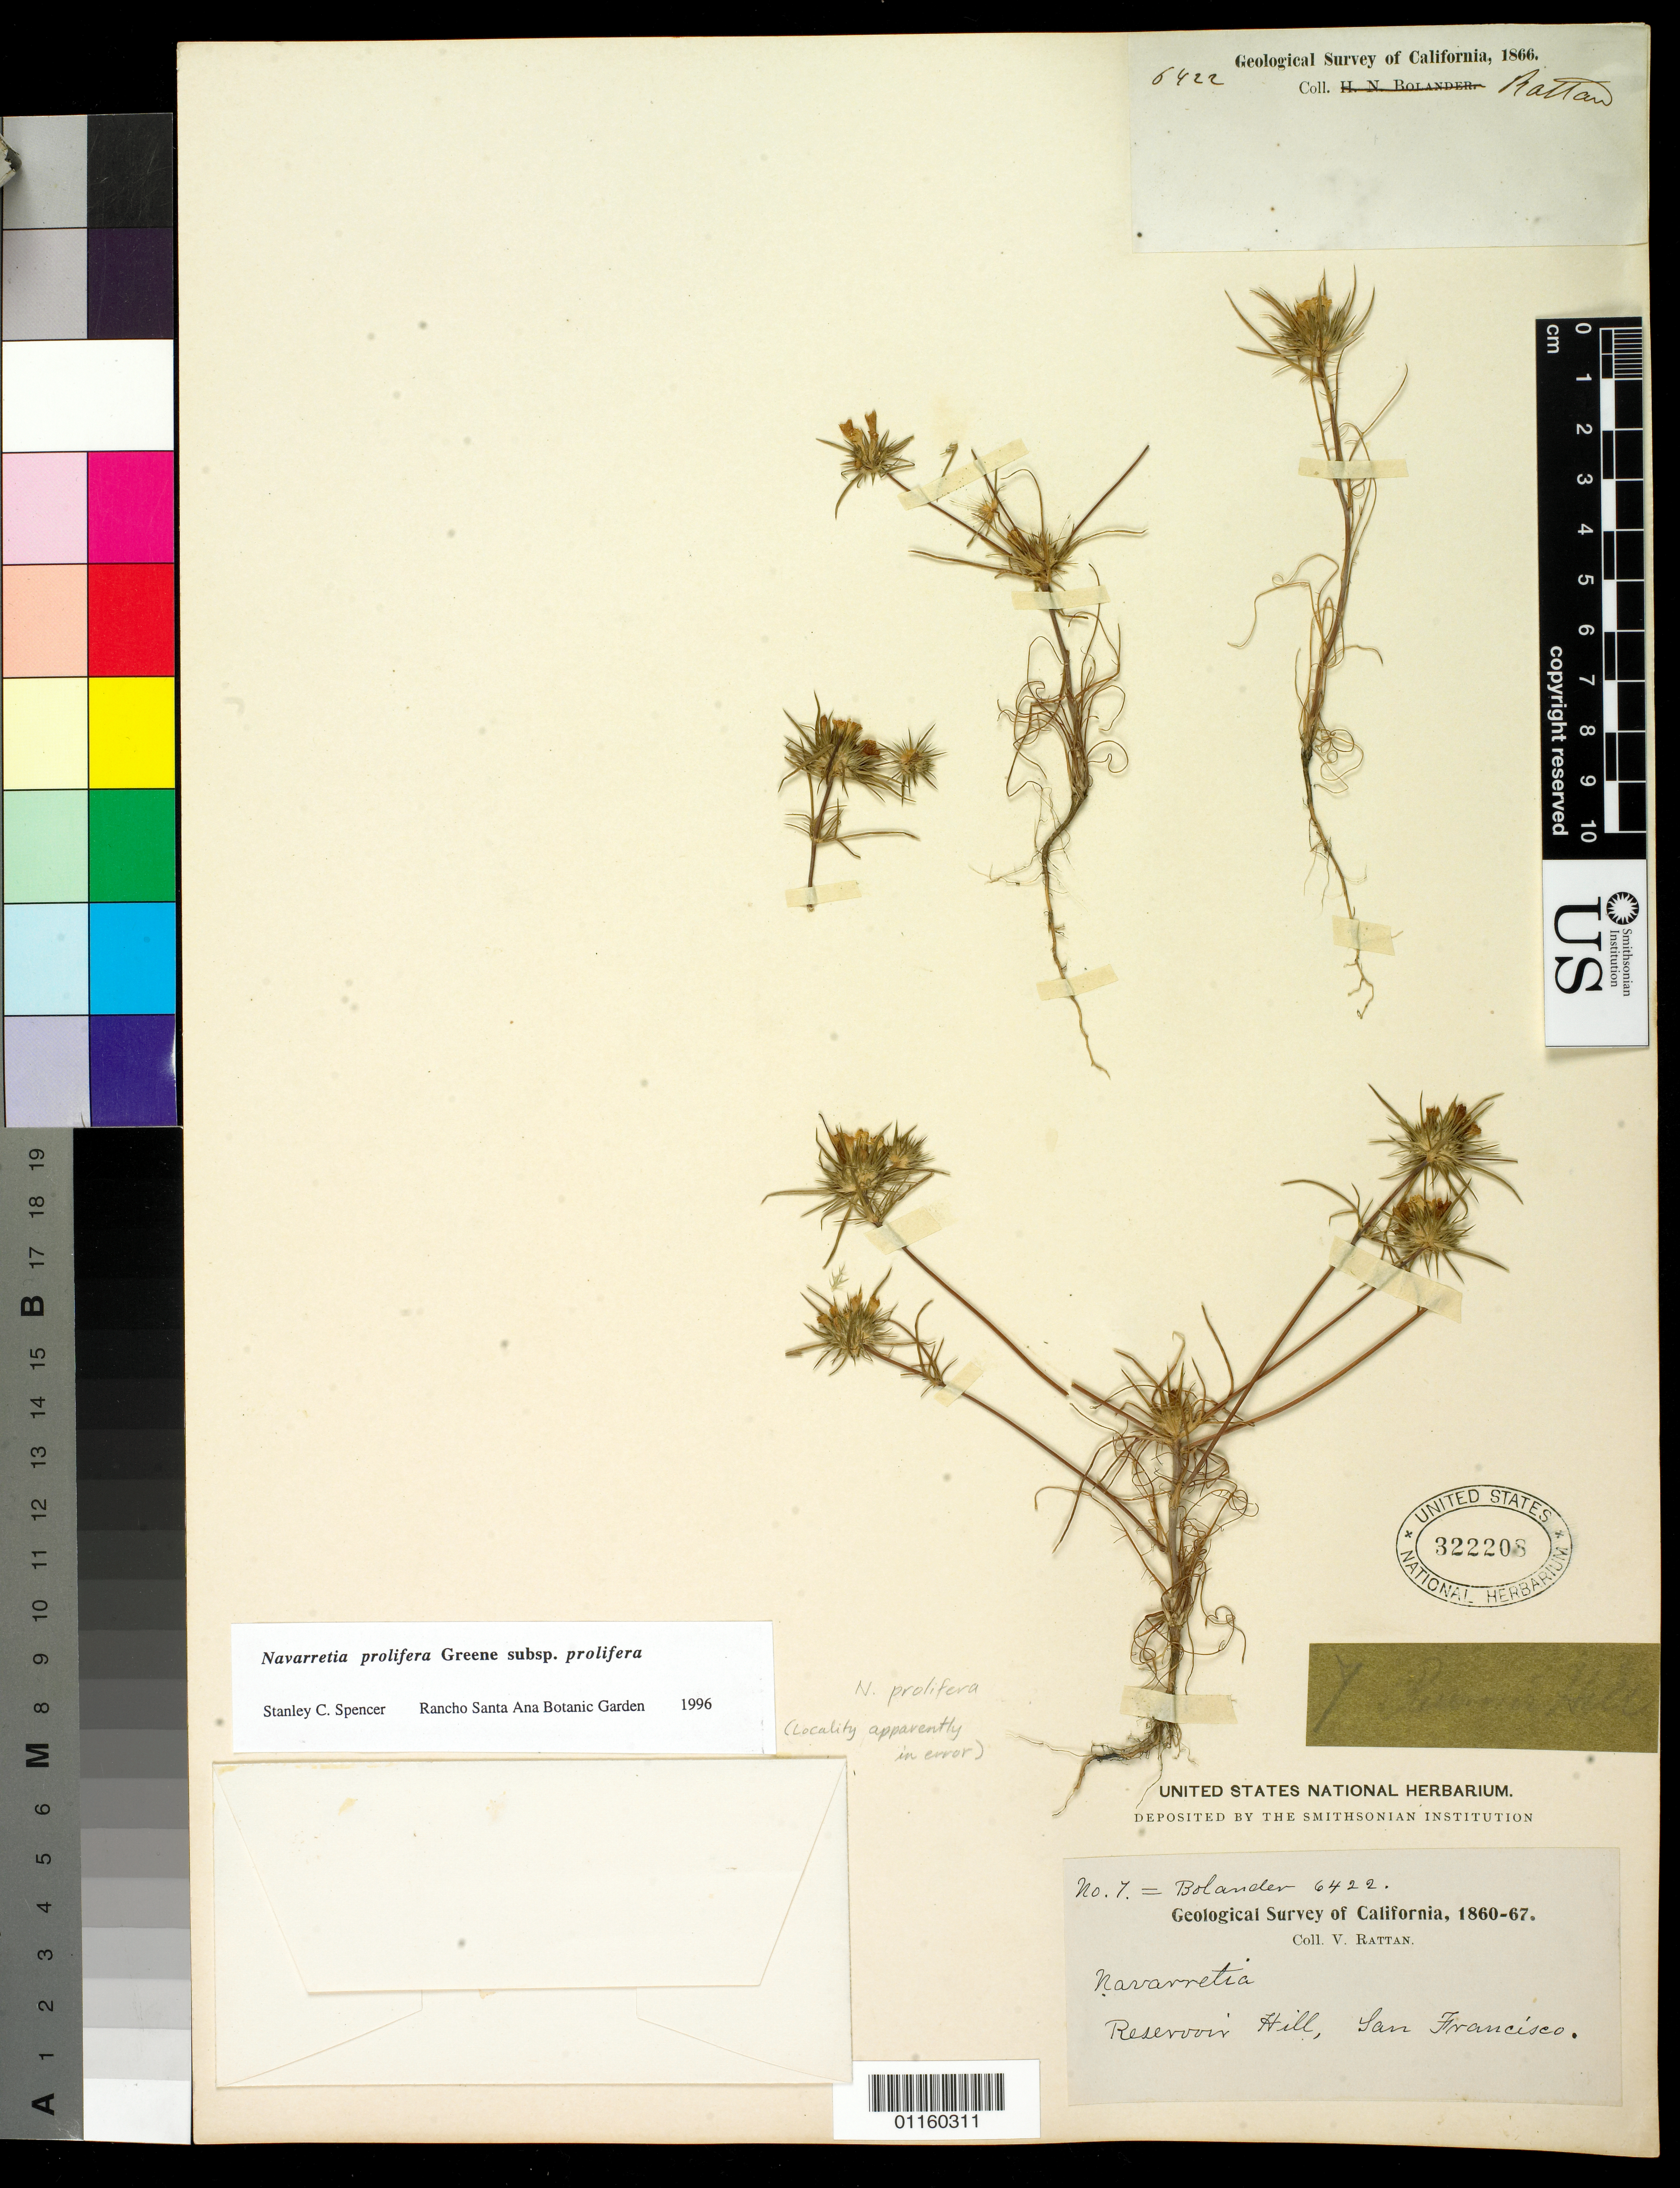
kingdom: Plantae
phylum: Tracheophyta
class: Magnoliopsida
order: Ericales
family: Polemoniaceae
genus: Navarretia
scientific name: Navarretia prolifera subsp. prolifera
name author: Greene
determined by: Spencer, S. C.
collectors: V. Rattan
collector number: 7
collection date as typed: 1860 to -- --- 1867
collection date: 1860/1867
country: United States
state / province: California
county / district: San Francisco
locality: Reservoir Hill, San Francisco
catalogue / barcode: US 322208